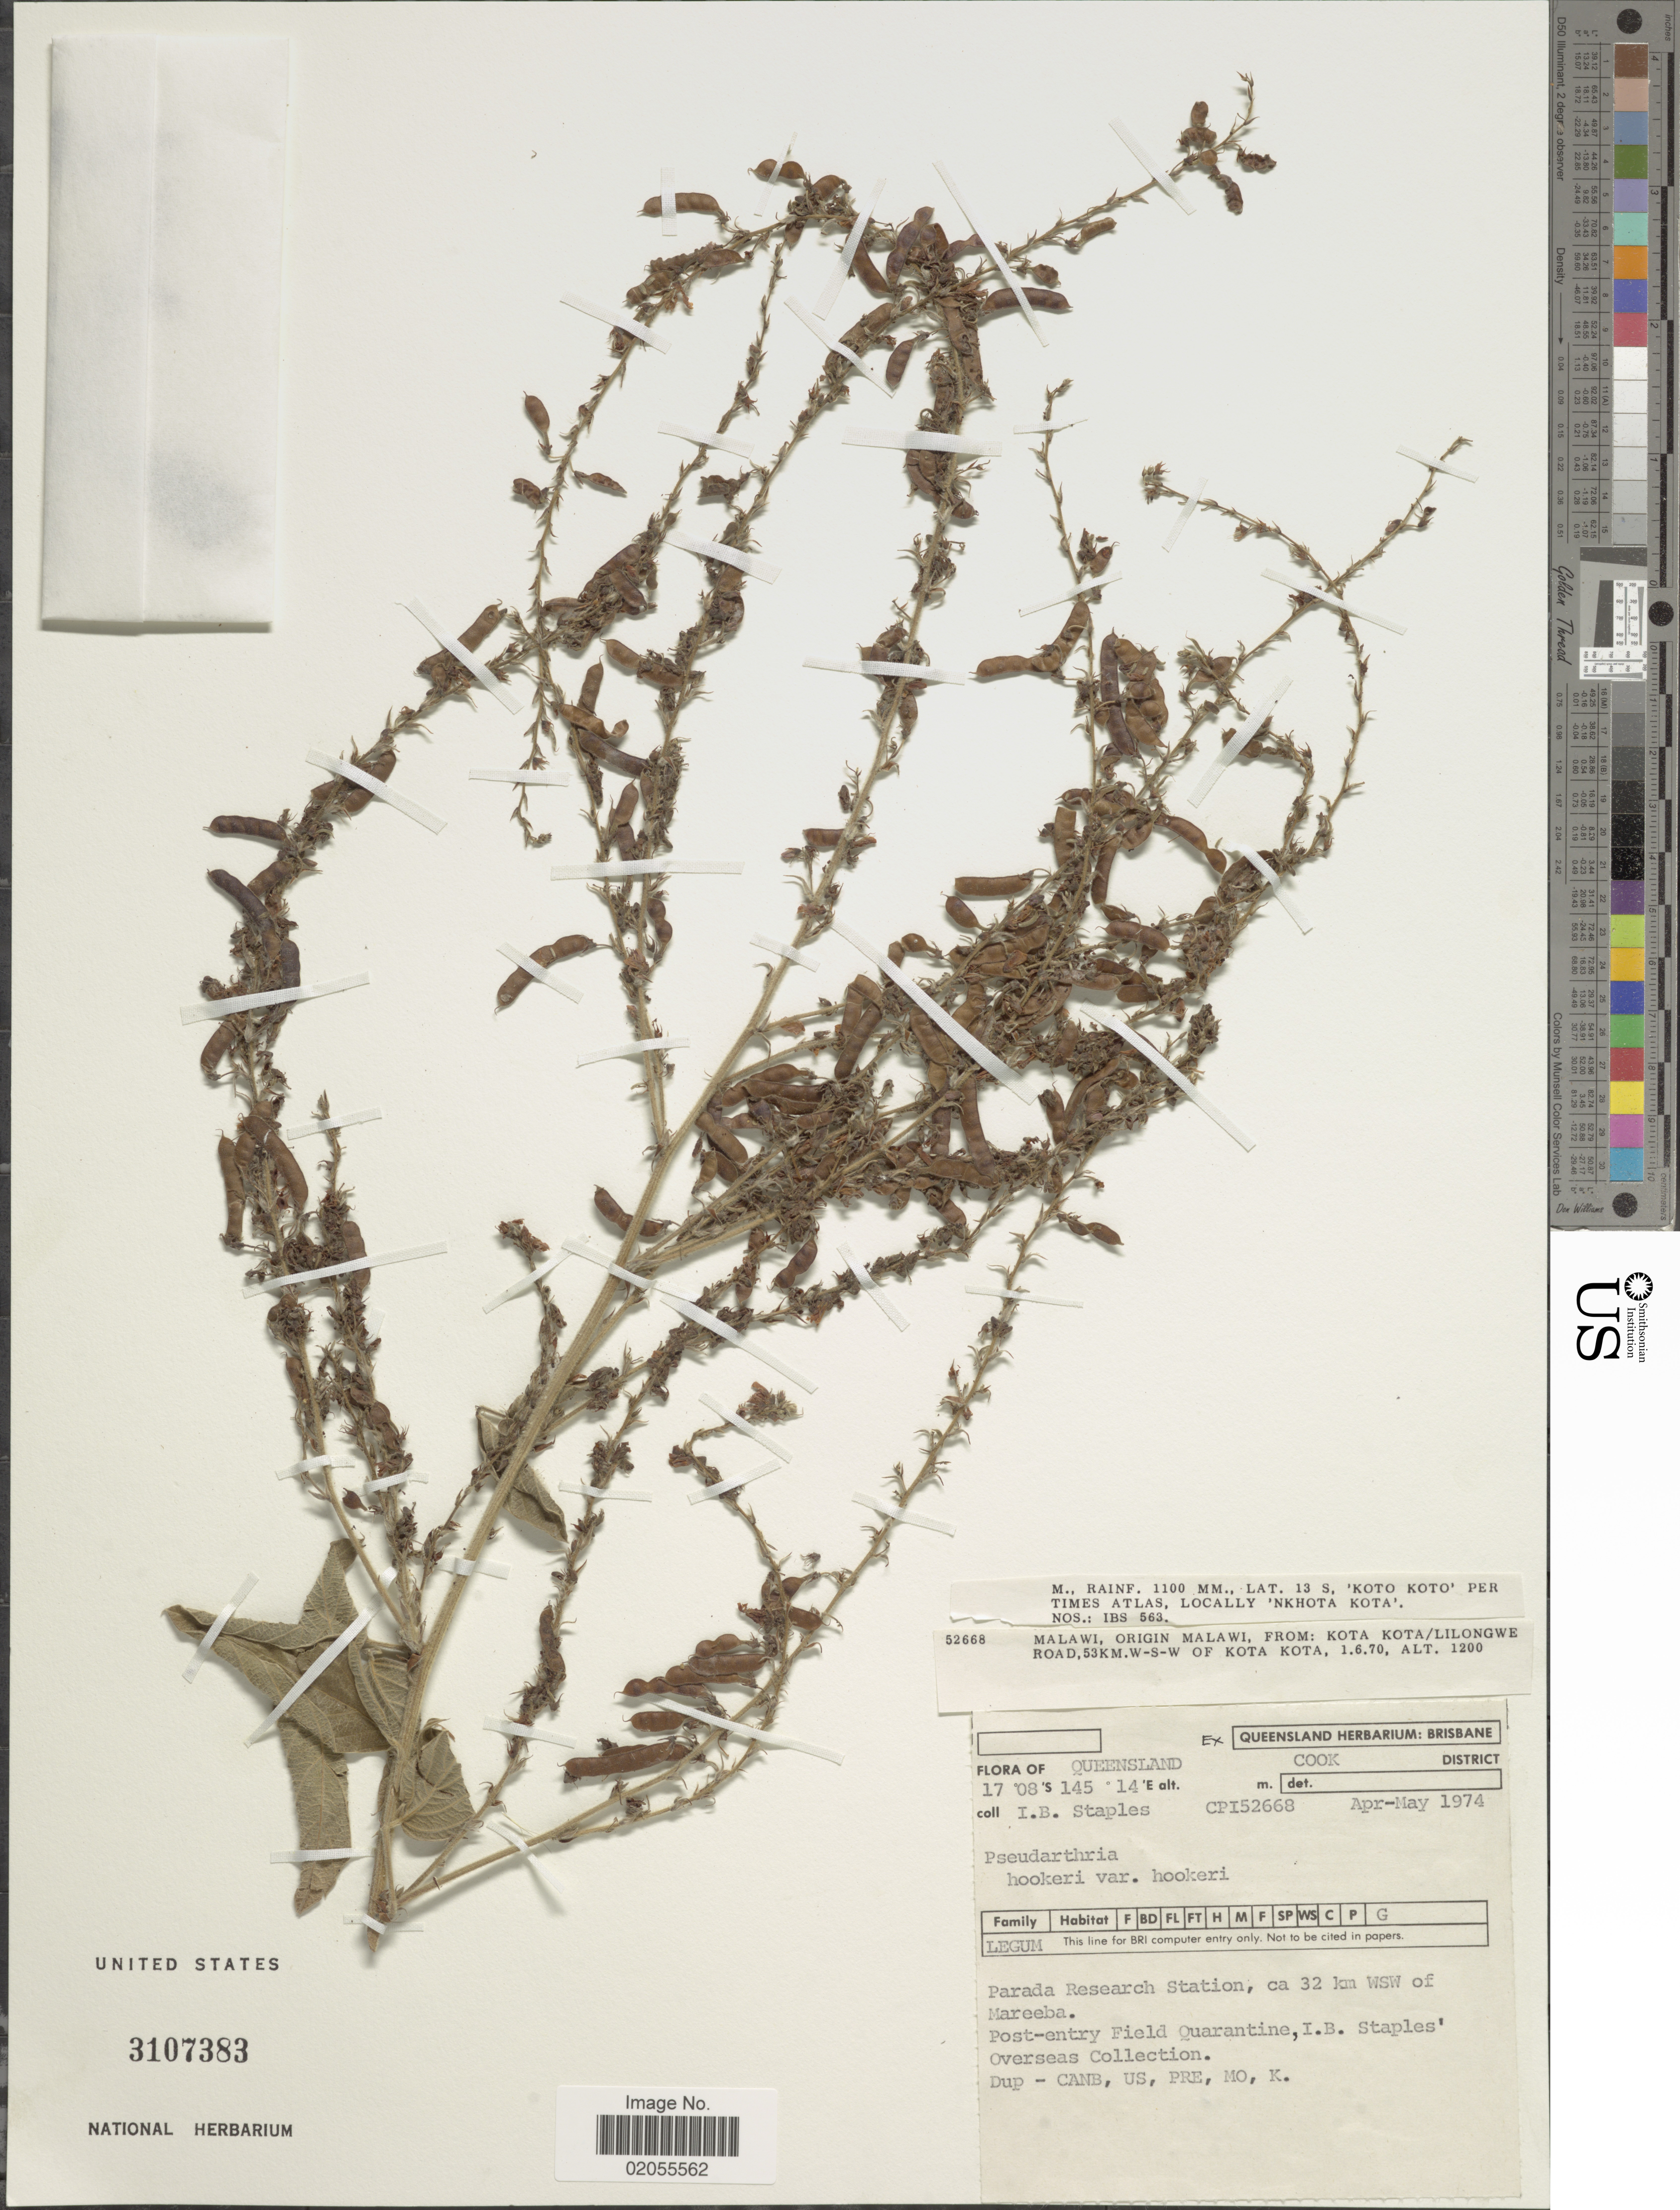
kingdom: Plantae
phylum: Tracheophyta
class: Magnoliopsida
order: Fabales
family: Fabaceae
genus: Pseudarthria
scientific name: Pseudarthria hookeri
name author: Wight & Arn.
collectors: I. Staples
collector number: CP152668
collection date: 1974-04/1974-05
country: Australia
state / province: Queensland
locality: Cook District, Parada Research Station, ca 32 km WSW of Mareeba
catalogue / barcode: US 3107383